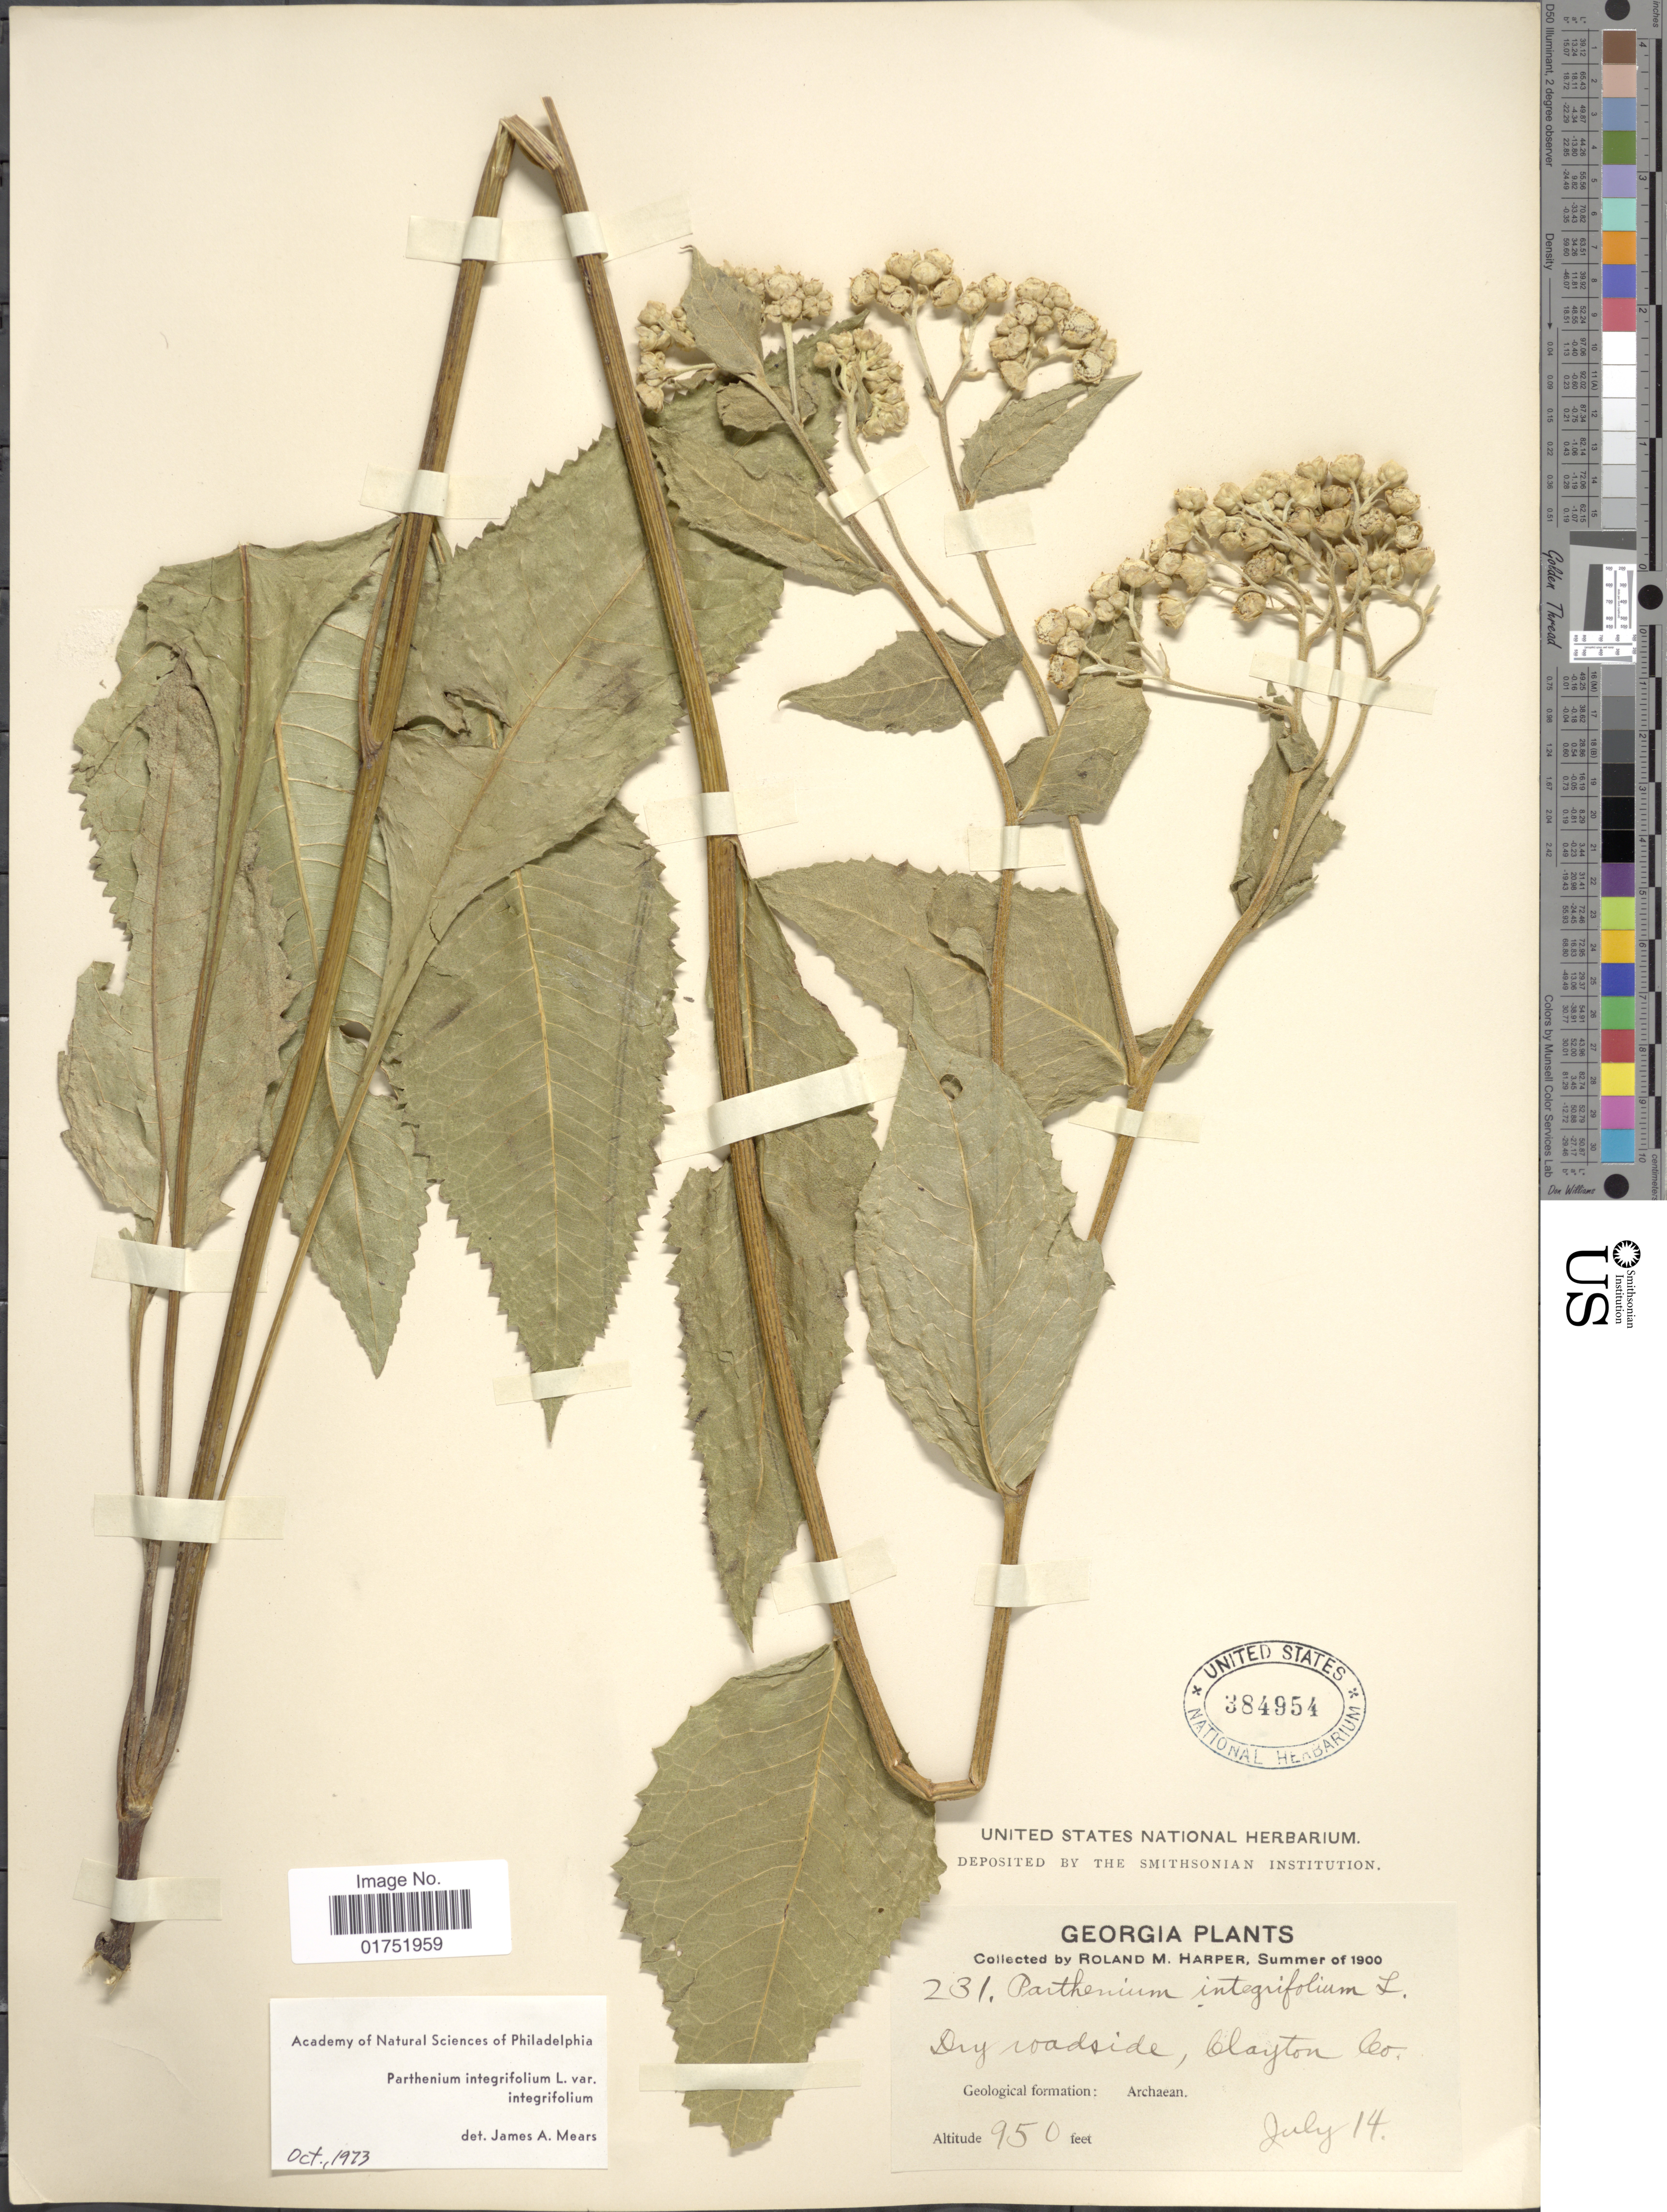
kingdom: Plantae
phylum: Tracheophyta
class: Magnoliopsida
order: Asterales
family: Asteraceae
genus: Parthenium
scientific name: Parthenium integrifolium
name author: L.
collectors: R. M. Harper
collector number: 231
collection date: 1900-07-14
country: United States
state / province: Georgia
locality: Clayton Co.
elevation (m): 290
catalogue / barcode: US 384954